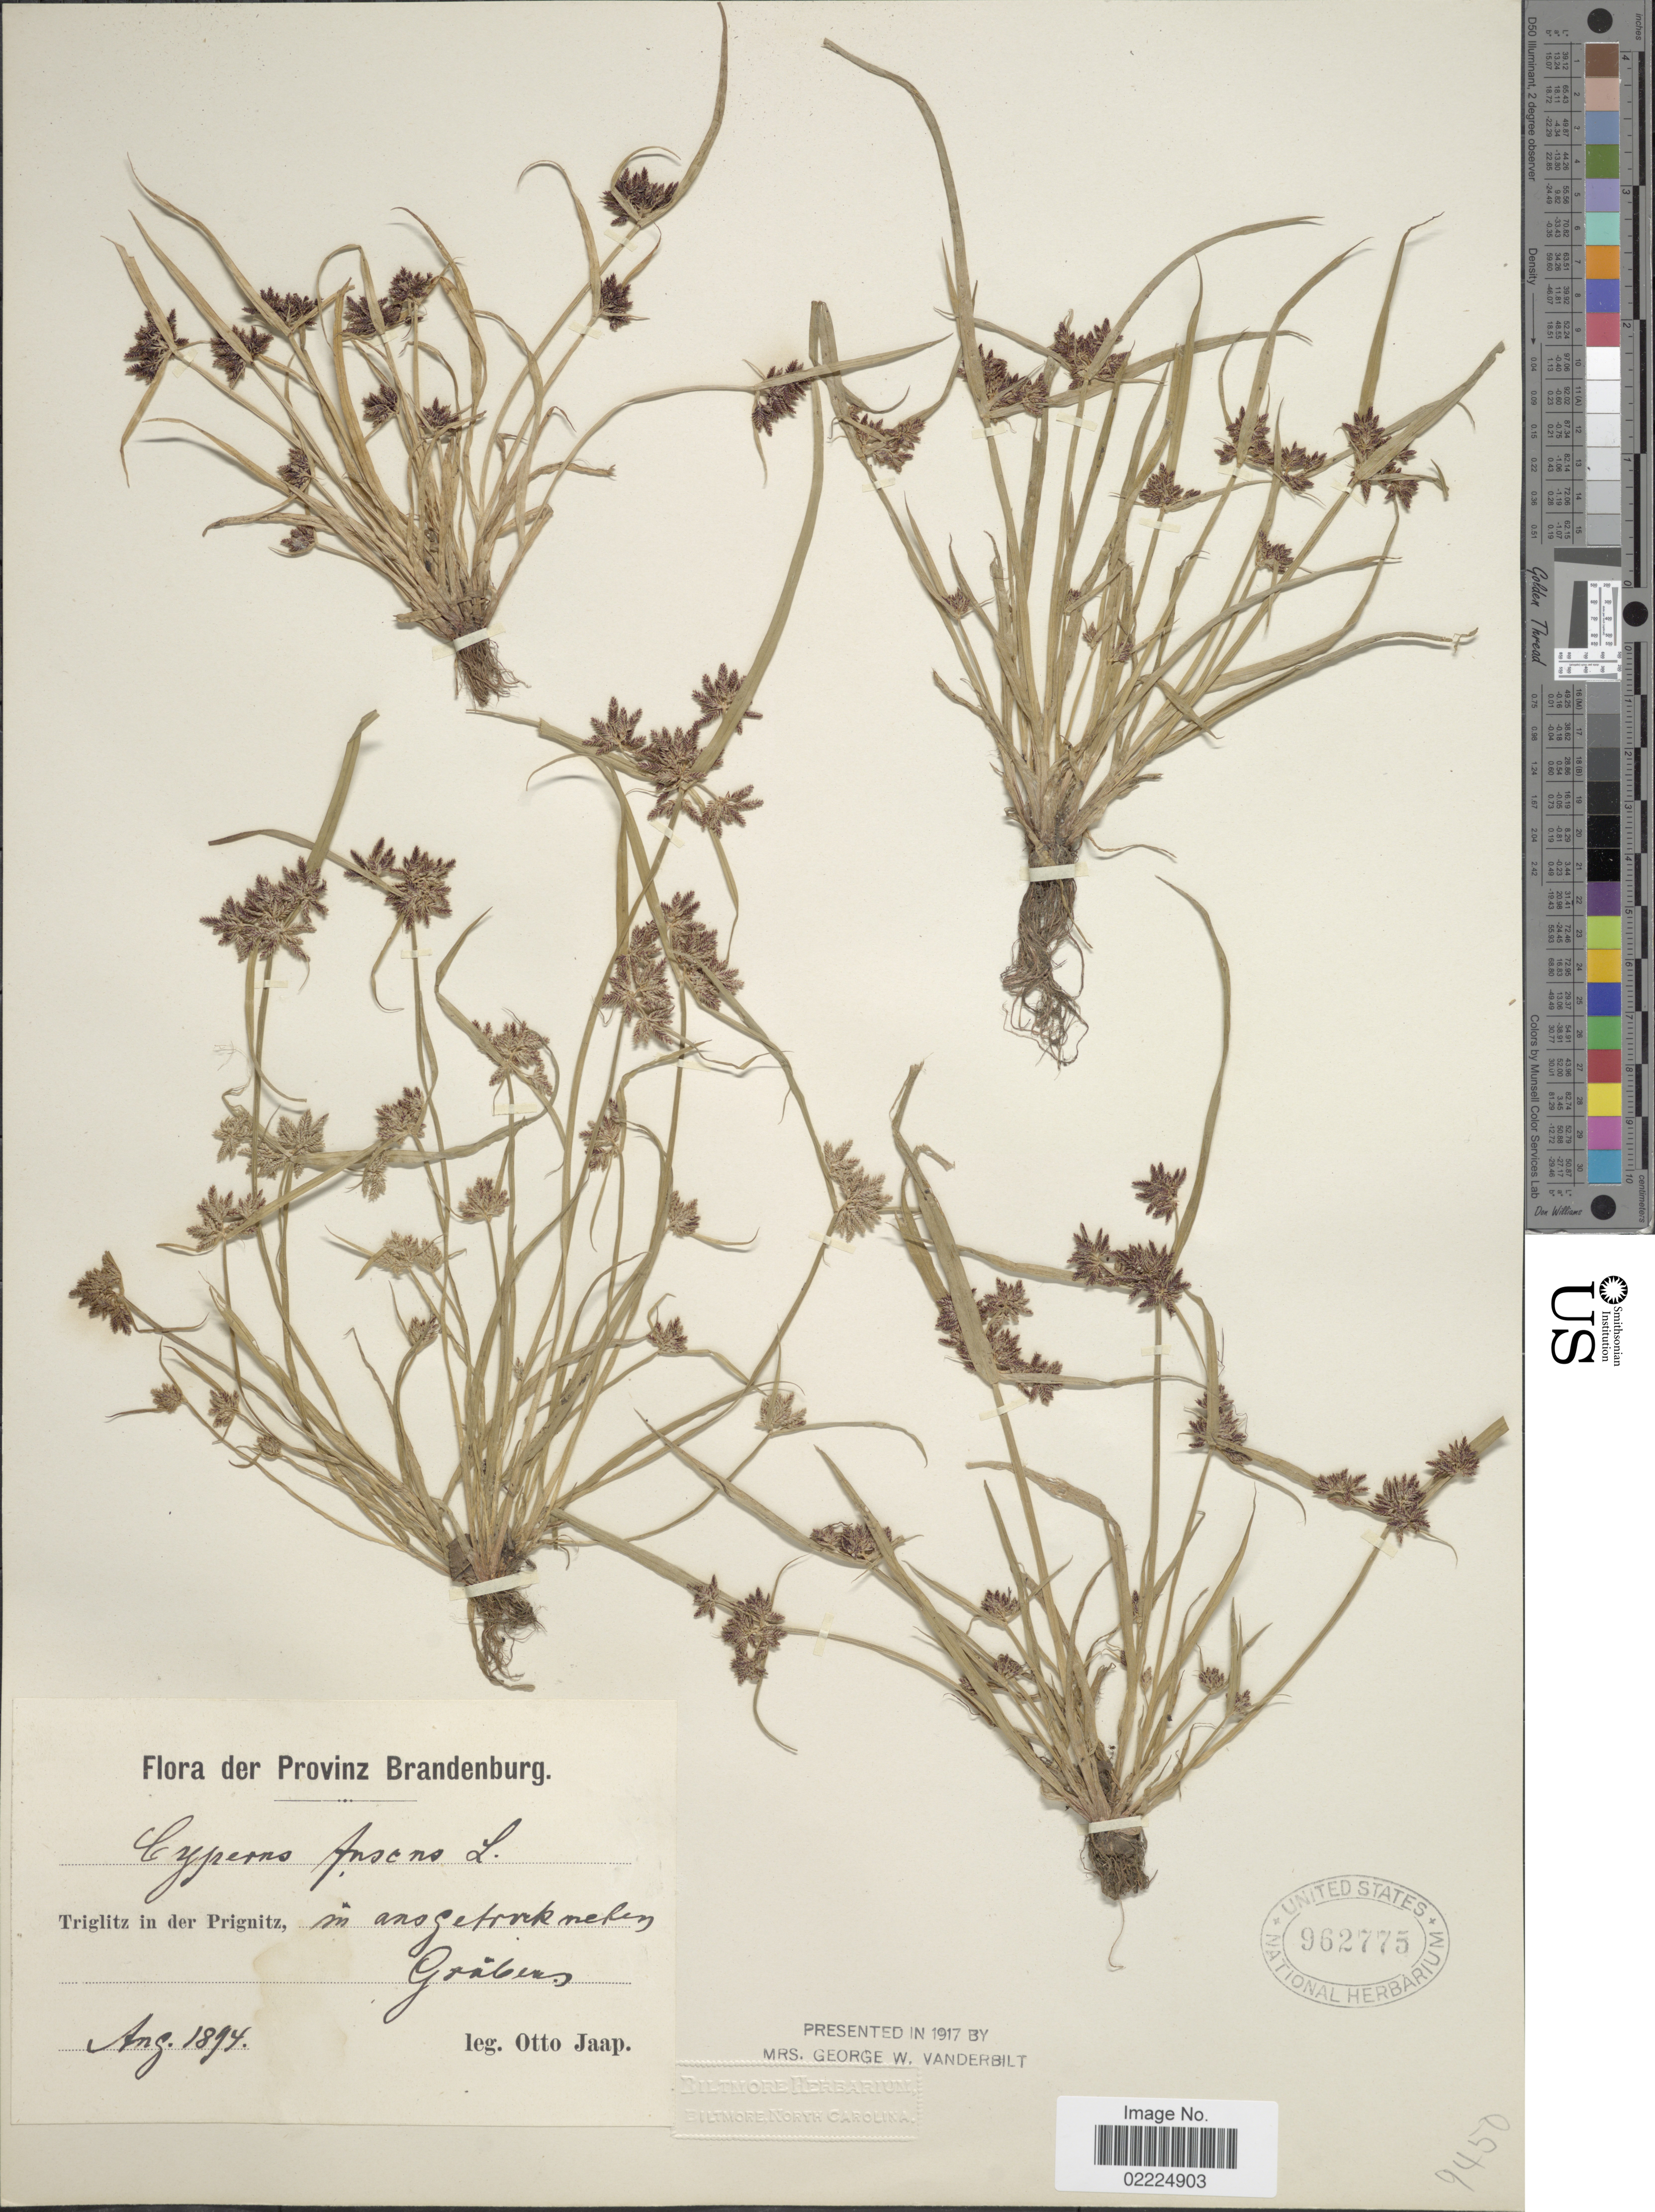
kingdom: Plantae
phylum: Tracheophyta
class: Liliopsida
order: Poales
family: Cyperaceae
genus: Cyperus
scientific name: Cyperus fuscus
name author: L.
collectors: O. Jaap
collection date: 1894-08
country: Germany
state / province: Brandenburg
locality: Provinz Brandenburg, Triglitz in der Prignitz, in ansgetrocknehen Grabens. [interpreted]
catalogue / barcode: US 962775